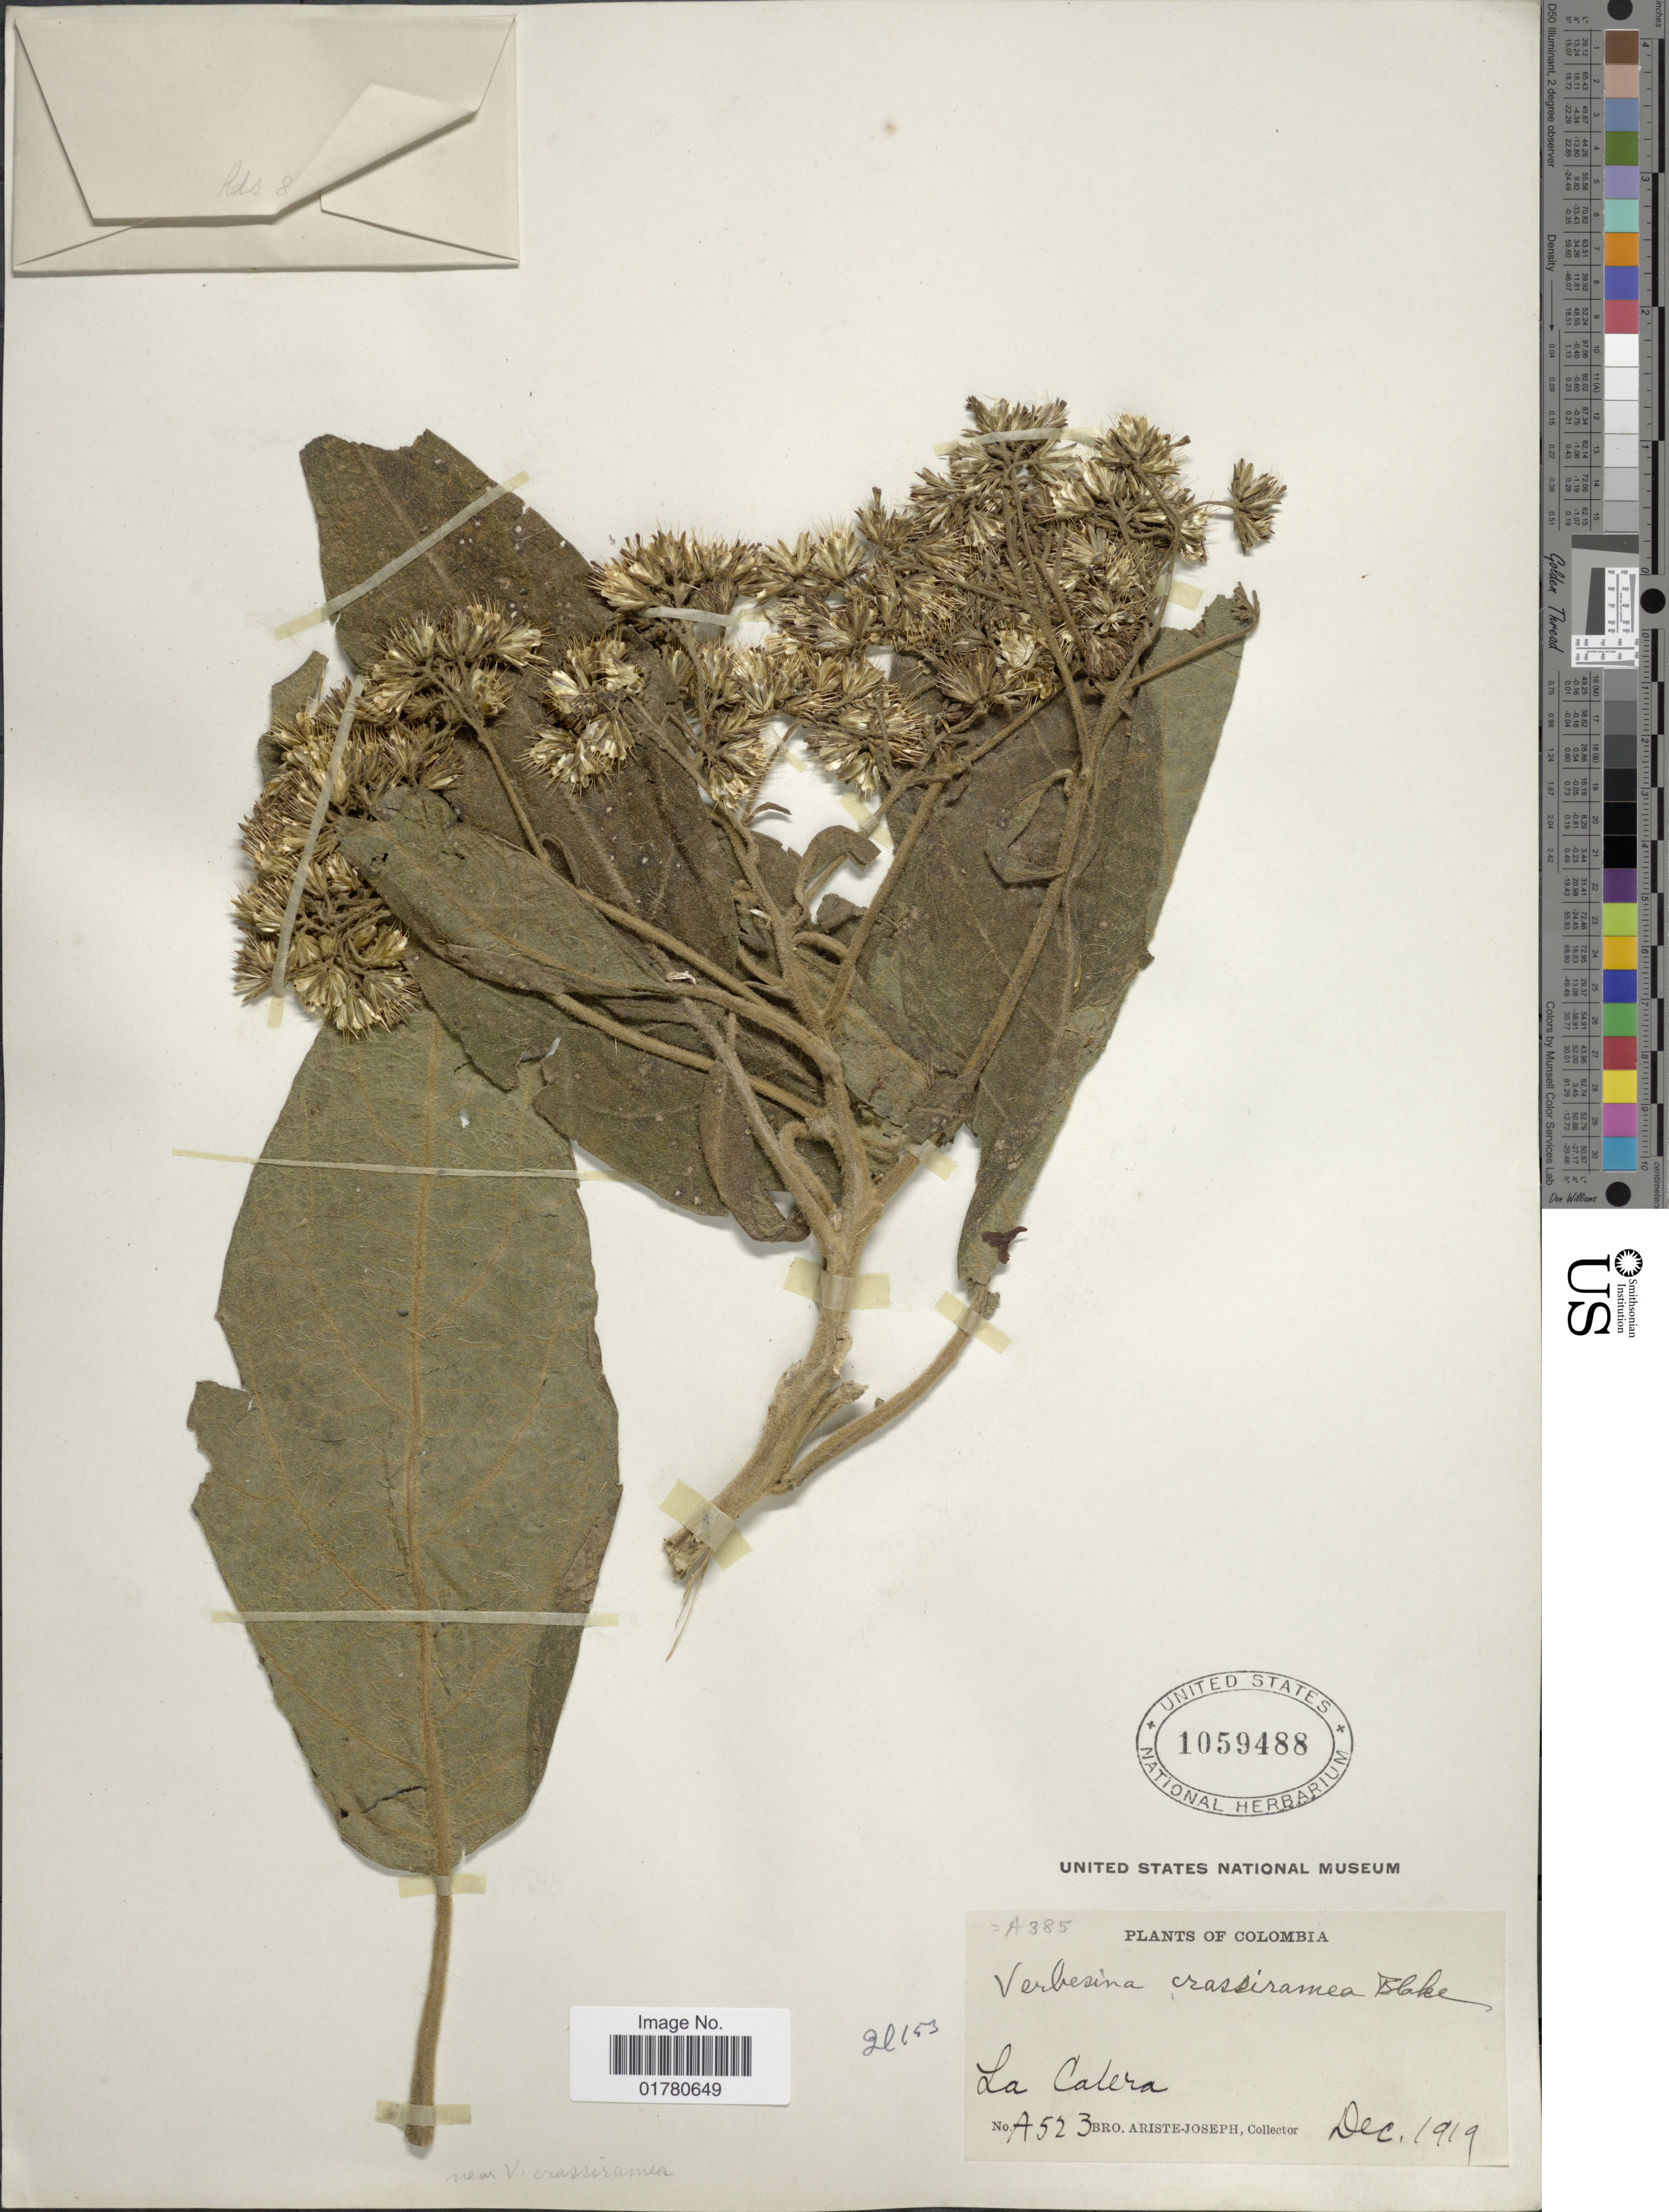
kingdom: Plantae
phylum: Tracheophyta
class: Magnoliopsida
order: Asterales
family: Asteraceae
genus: Verbesina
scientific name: Verbesina crassiramea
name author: S.F. Blake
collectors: Bro. Ariste-Joseph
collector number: A523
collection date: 1919-12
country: Colombia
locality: La Calera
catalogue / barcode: US 1059488